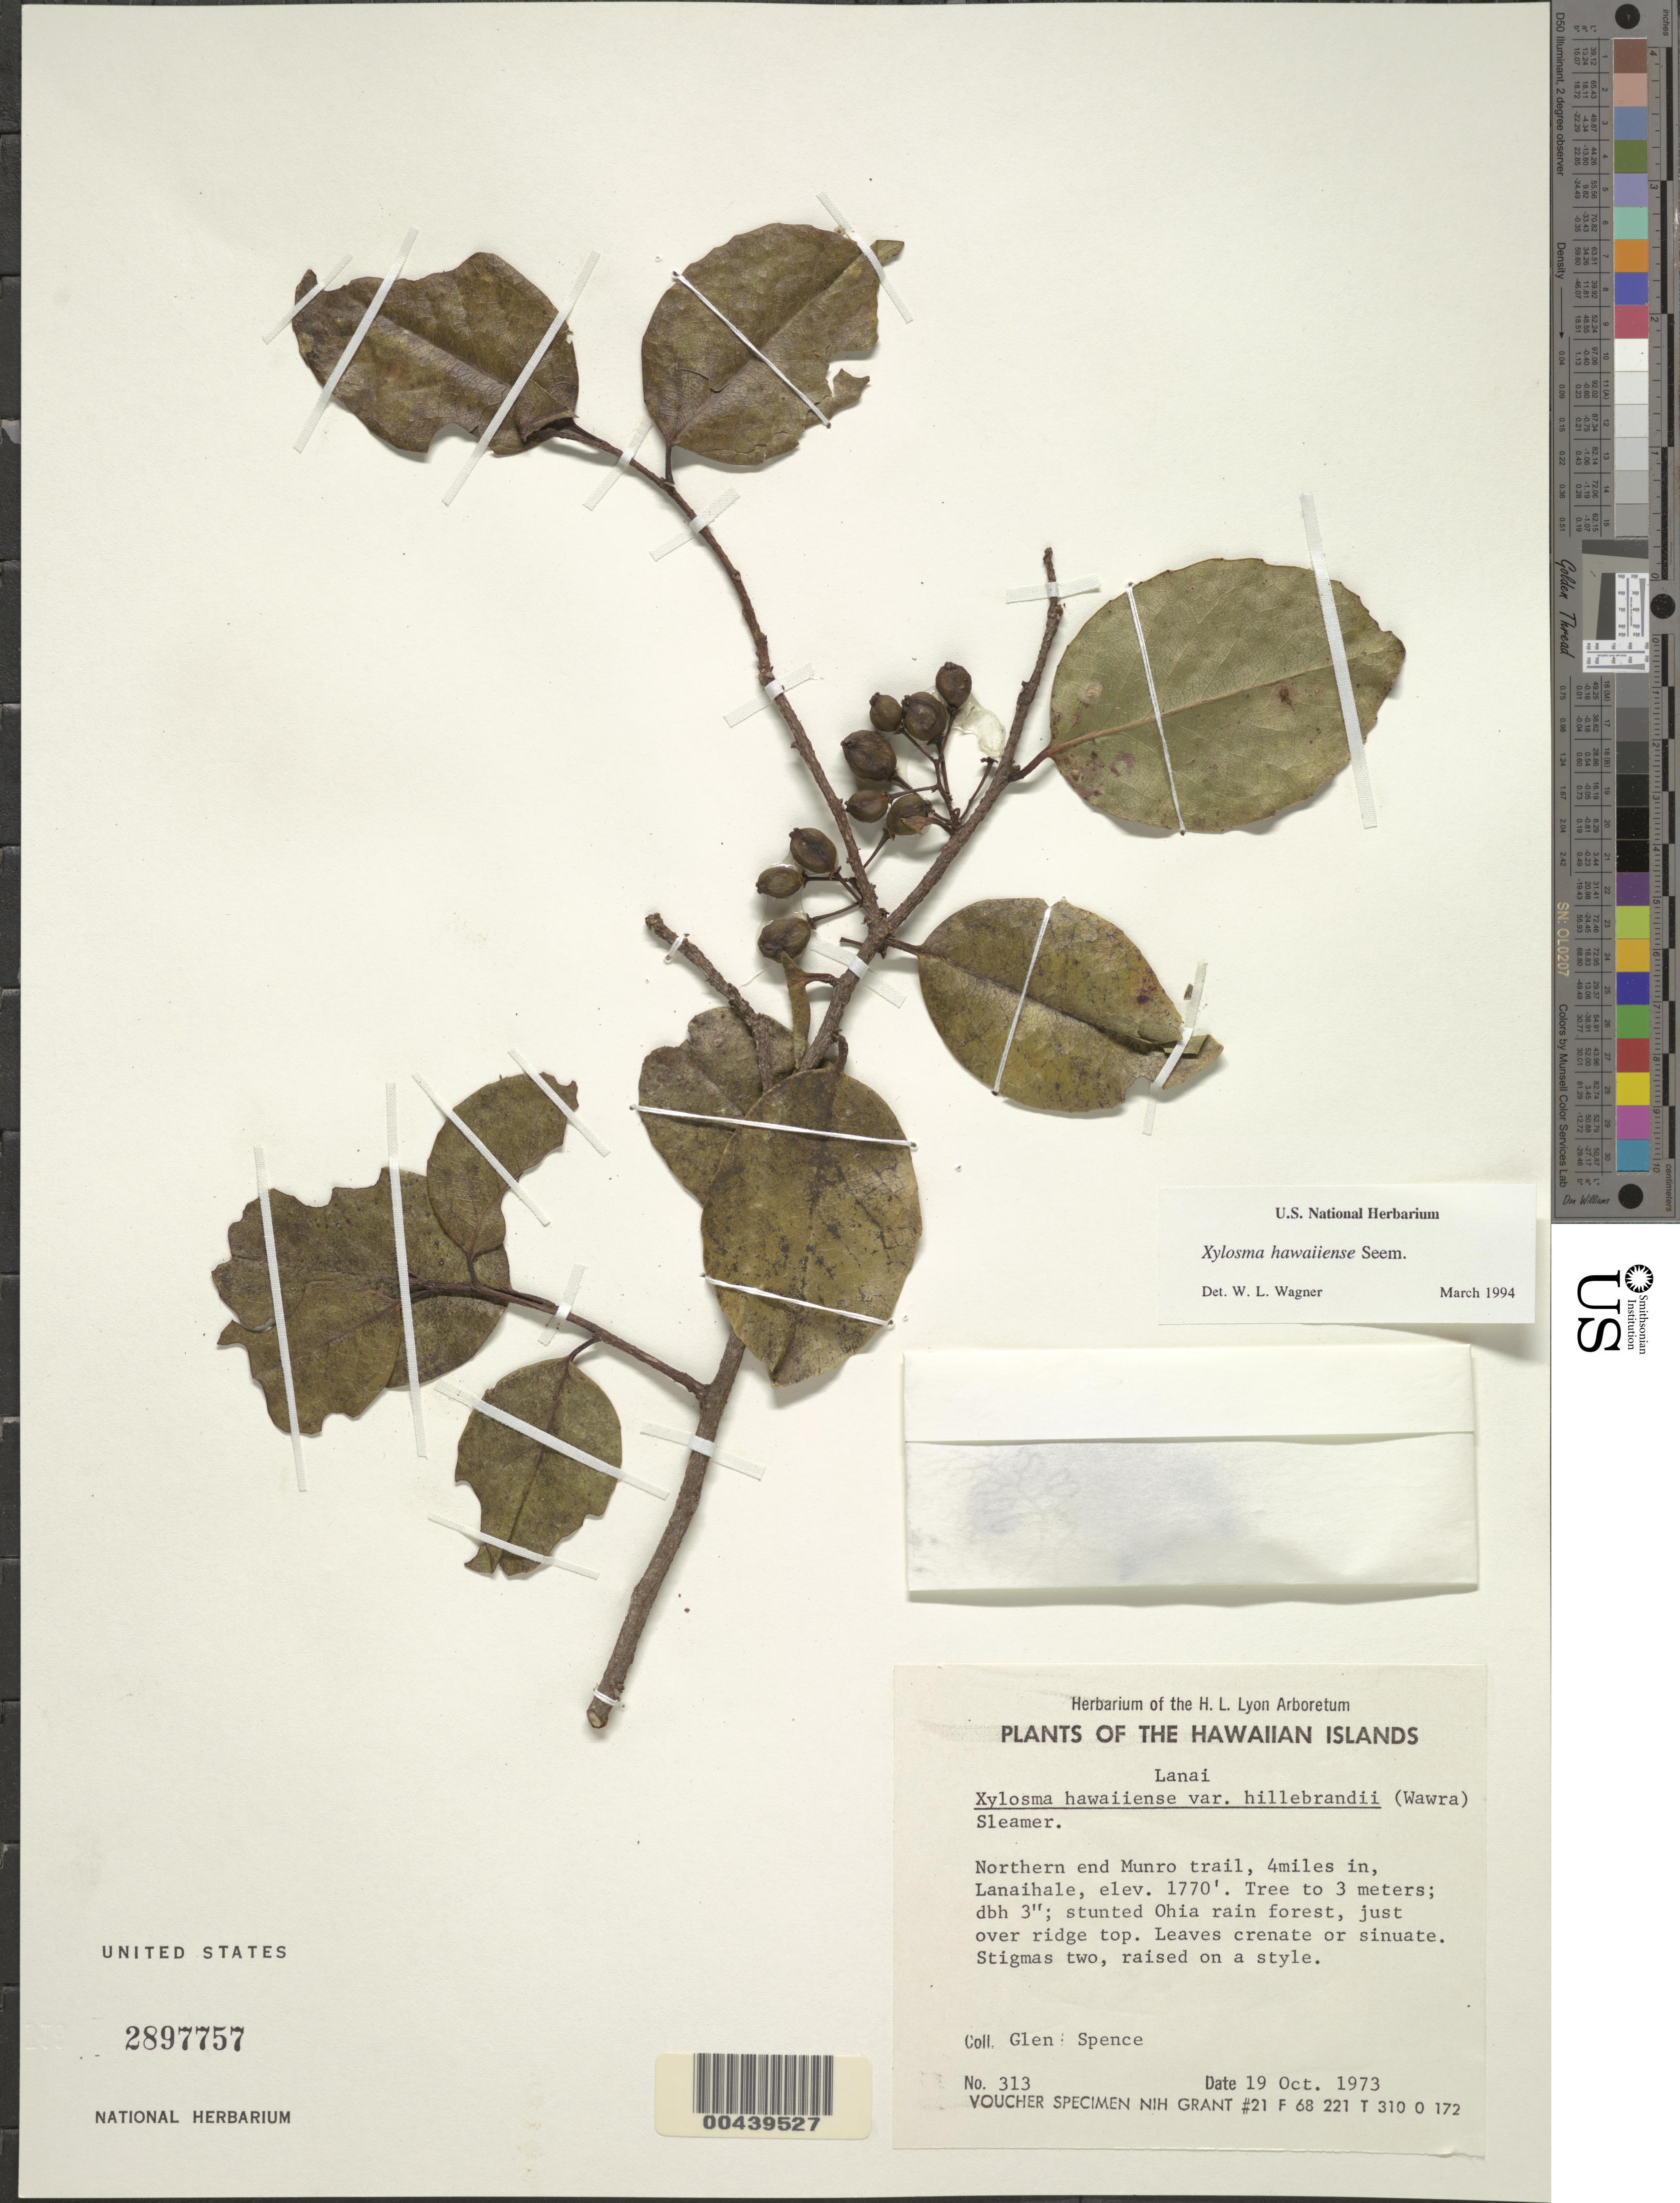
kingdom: Plantae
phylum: Tracheophyta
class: Magnoliopsida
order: Malpighiales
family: Salicaceae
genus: Xylosma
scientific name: Xylosma hawaiensis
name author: Seem.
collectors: G. Spence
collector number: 313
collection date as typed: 19 Oct 1973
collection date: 1973-10-19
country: United States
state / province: Hawaii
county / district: Maui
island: Lana'i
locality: Northern end Munro trail, 4 mi in, Lanaihale, just over ridge top.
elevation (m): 539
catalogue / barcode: US 2897757